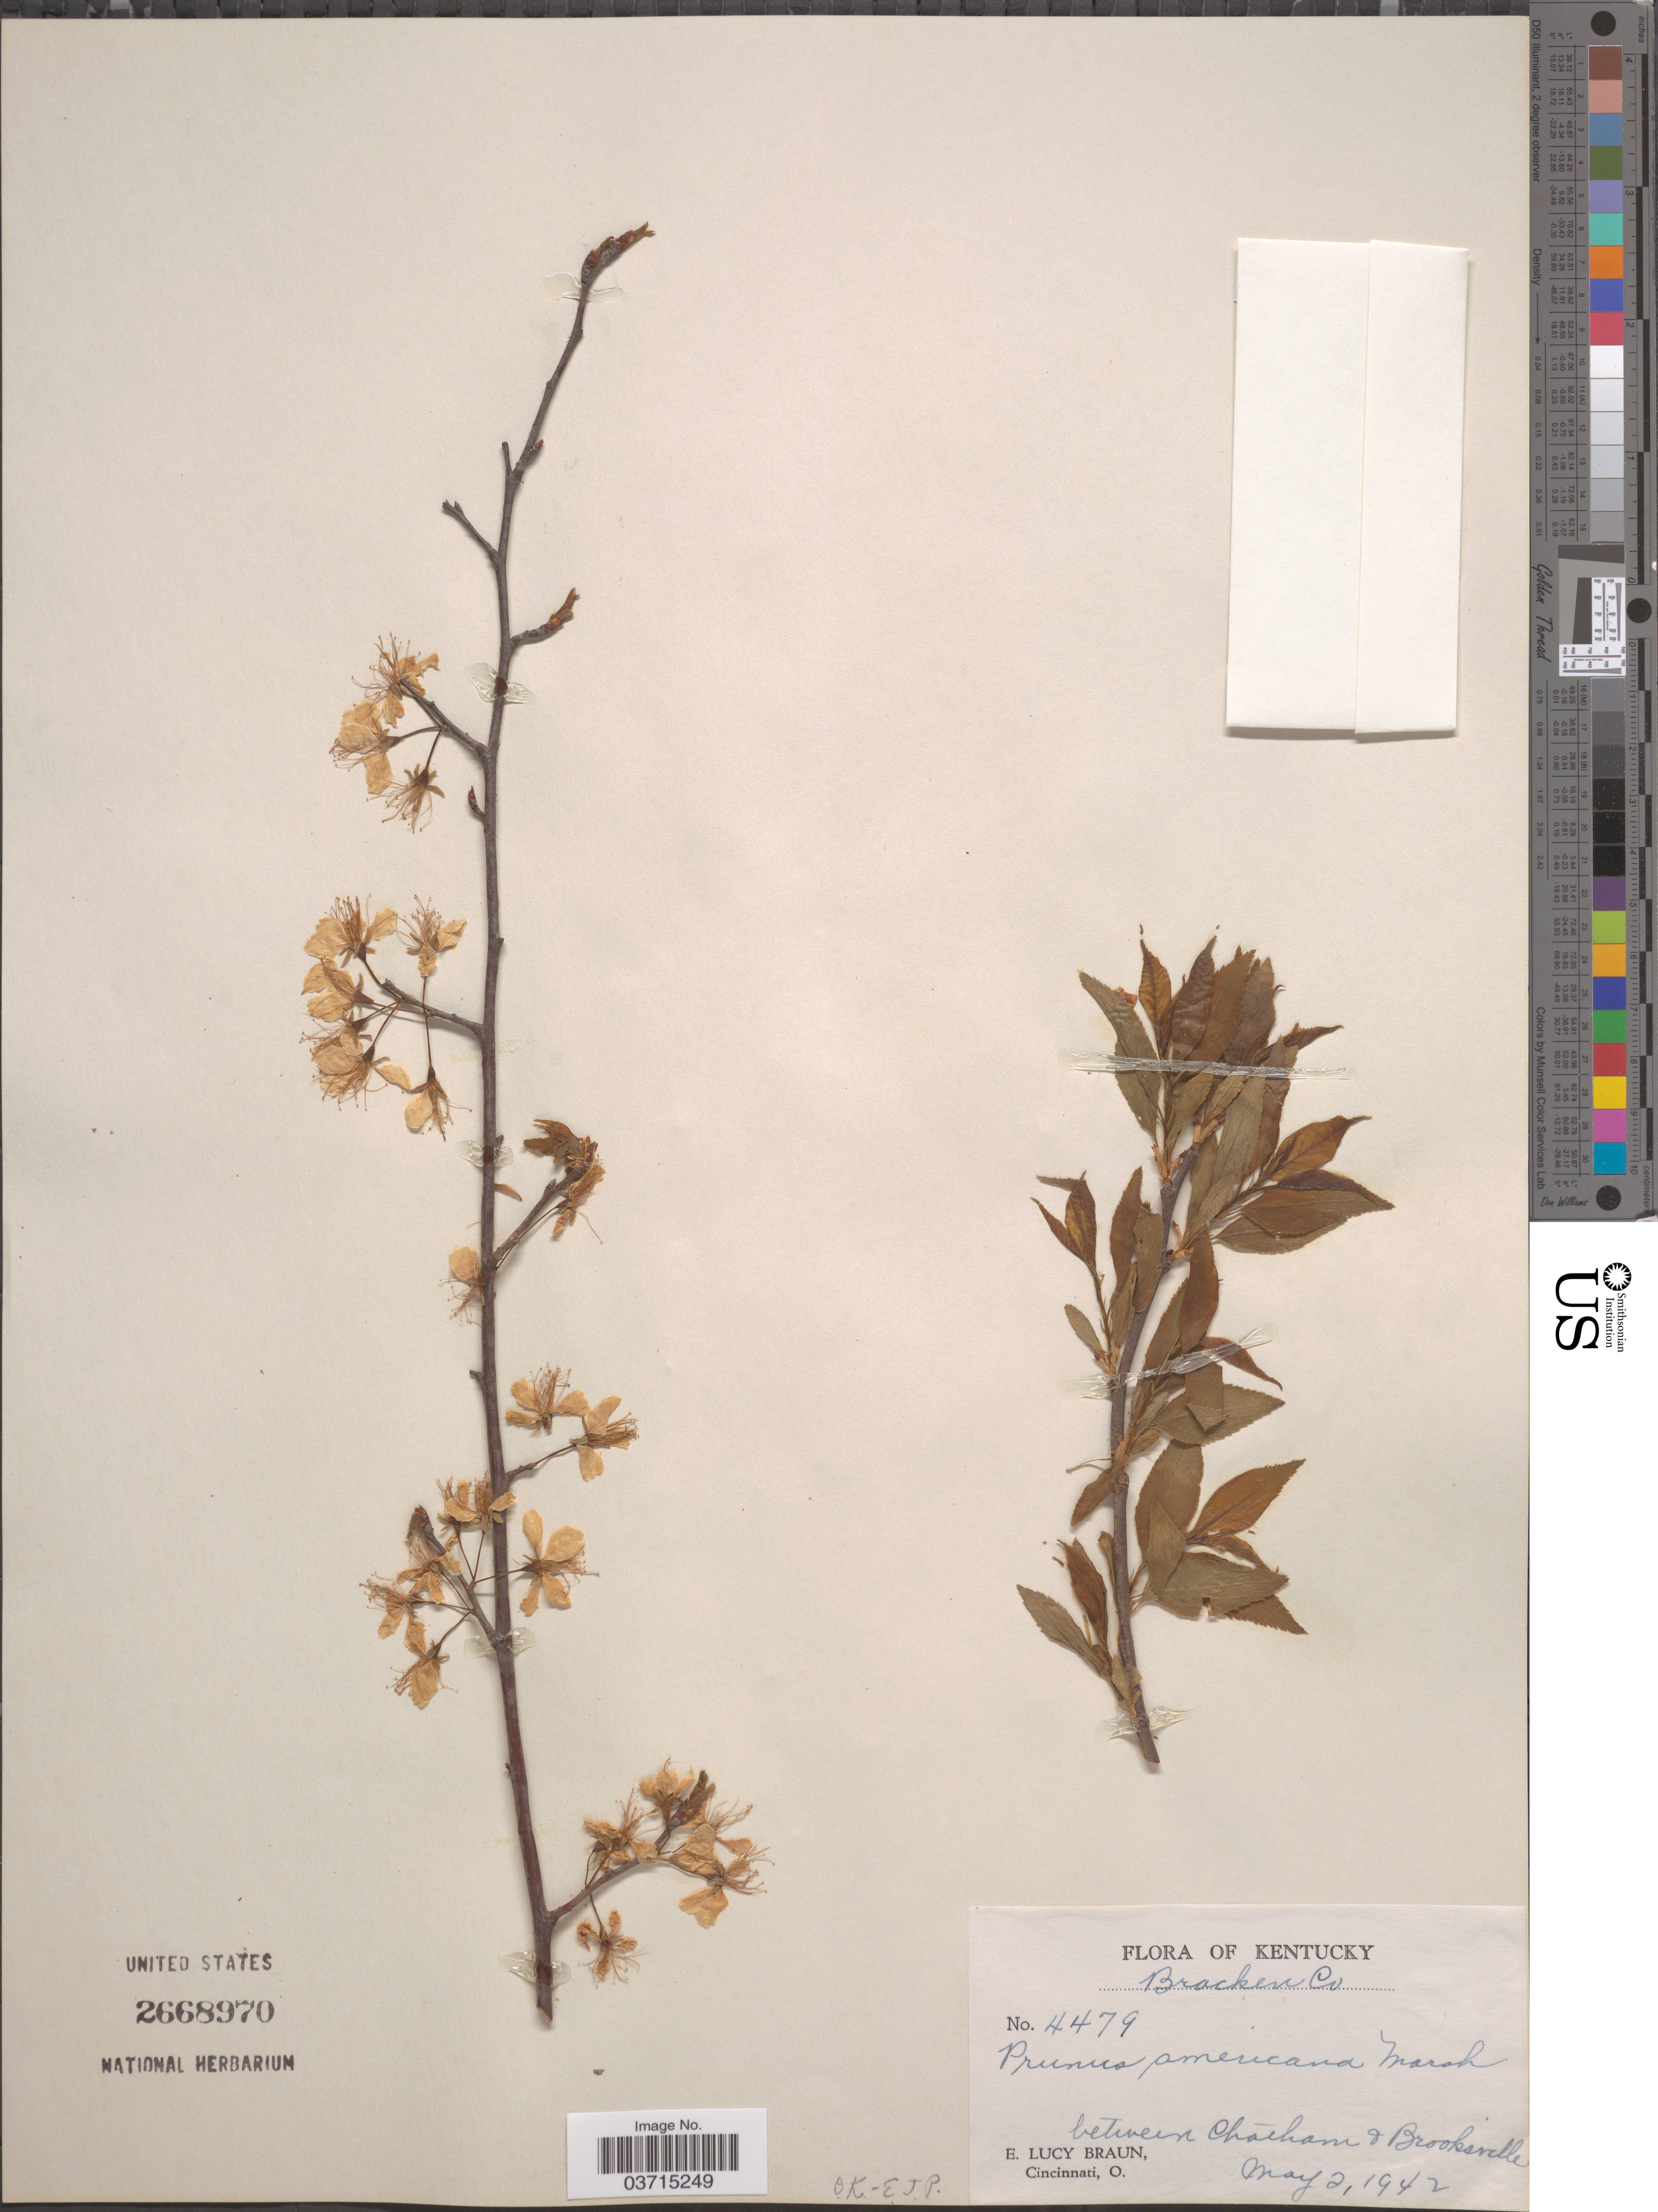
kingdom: Plantae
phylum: Tracheophyta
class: Magnoliopsida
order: Rosales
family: Rosaceae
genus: Prunus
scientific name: Prunus americana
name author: Marshall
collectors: E. L. Braun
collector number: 4479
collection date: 1942-05-02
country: United States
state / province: Kentucky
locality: Bracken Co. Between Chatham & Brooksville.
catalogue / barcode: US 2668970